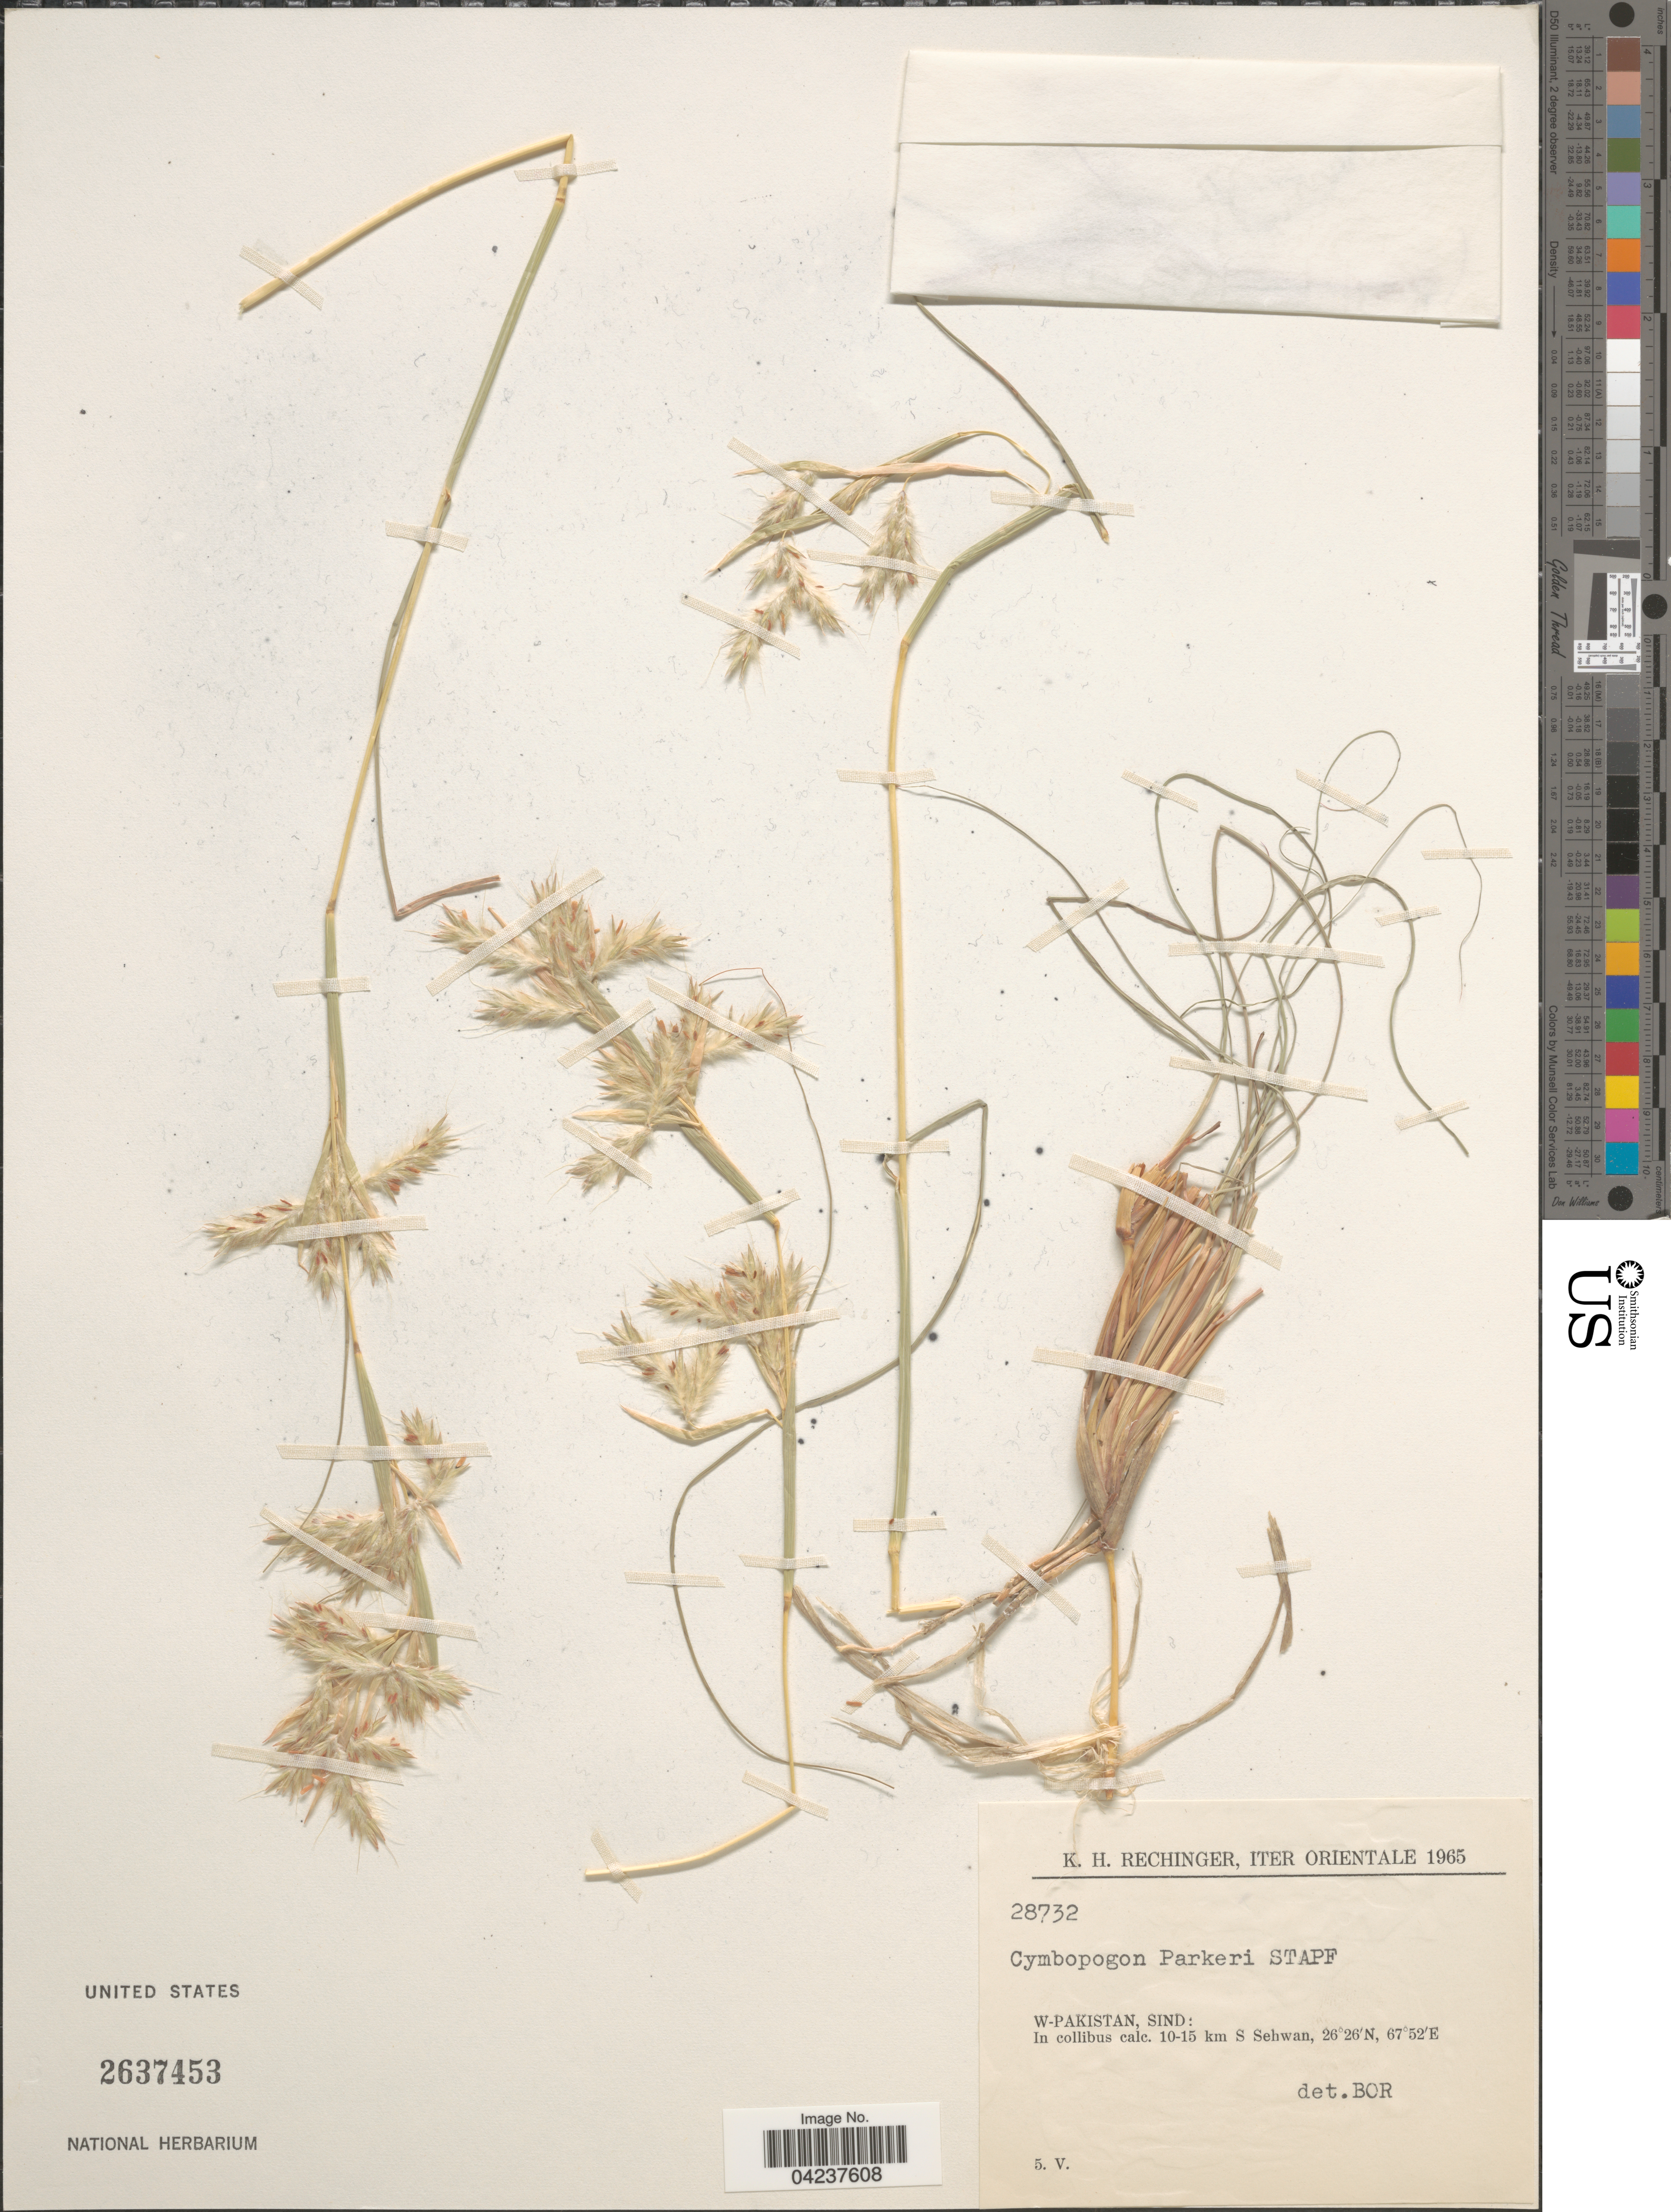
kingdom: Plantae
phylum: Tracheophyta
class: Liliopsida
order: Poales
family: Poaceae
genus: Chrysopogon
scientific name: Chrysopogon fallax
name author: S.T. Blake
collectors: K. H. Rechinger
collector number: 28732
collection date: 1965-05-05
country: Pakistan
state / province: Sindh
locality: Iter Orientale 1965. W-Pakistan, Sind: In collibus calc. 10-15 km S Sehwan.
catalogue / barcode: US 2637453